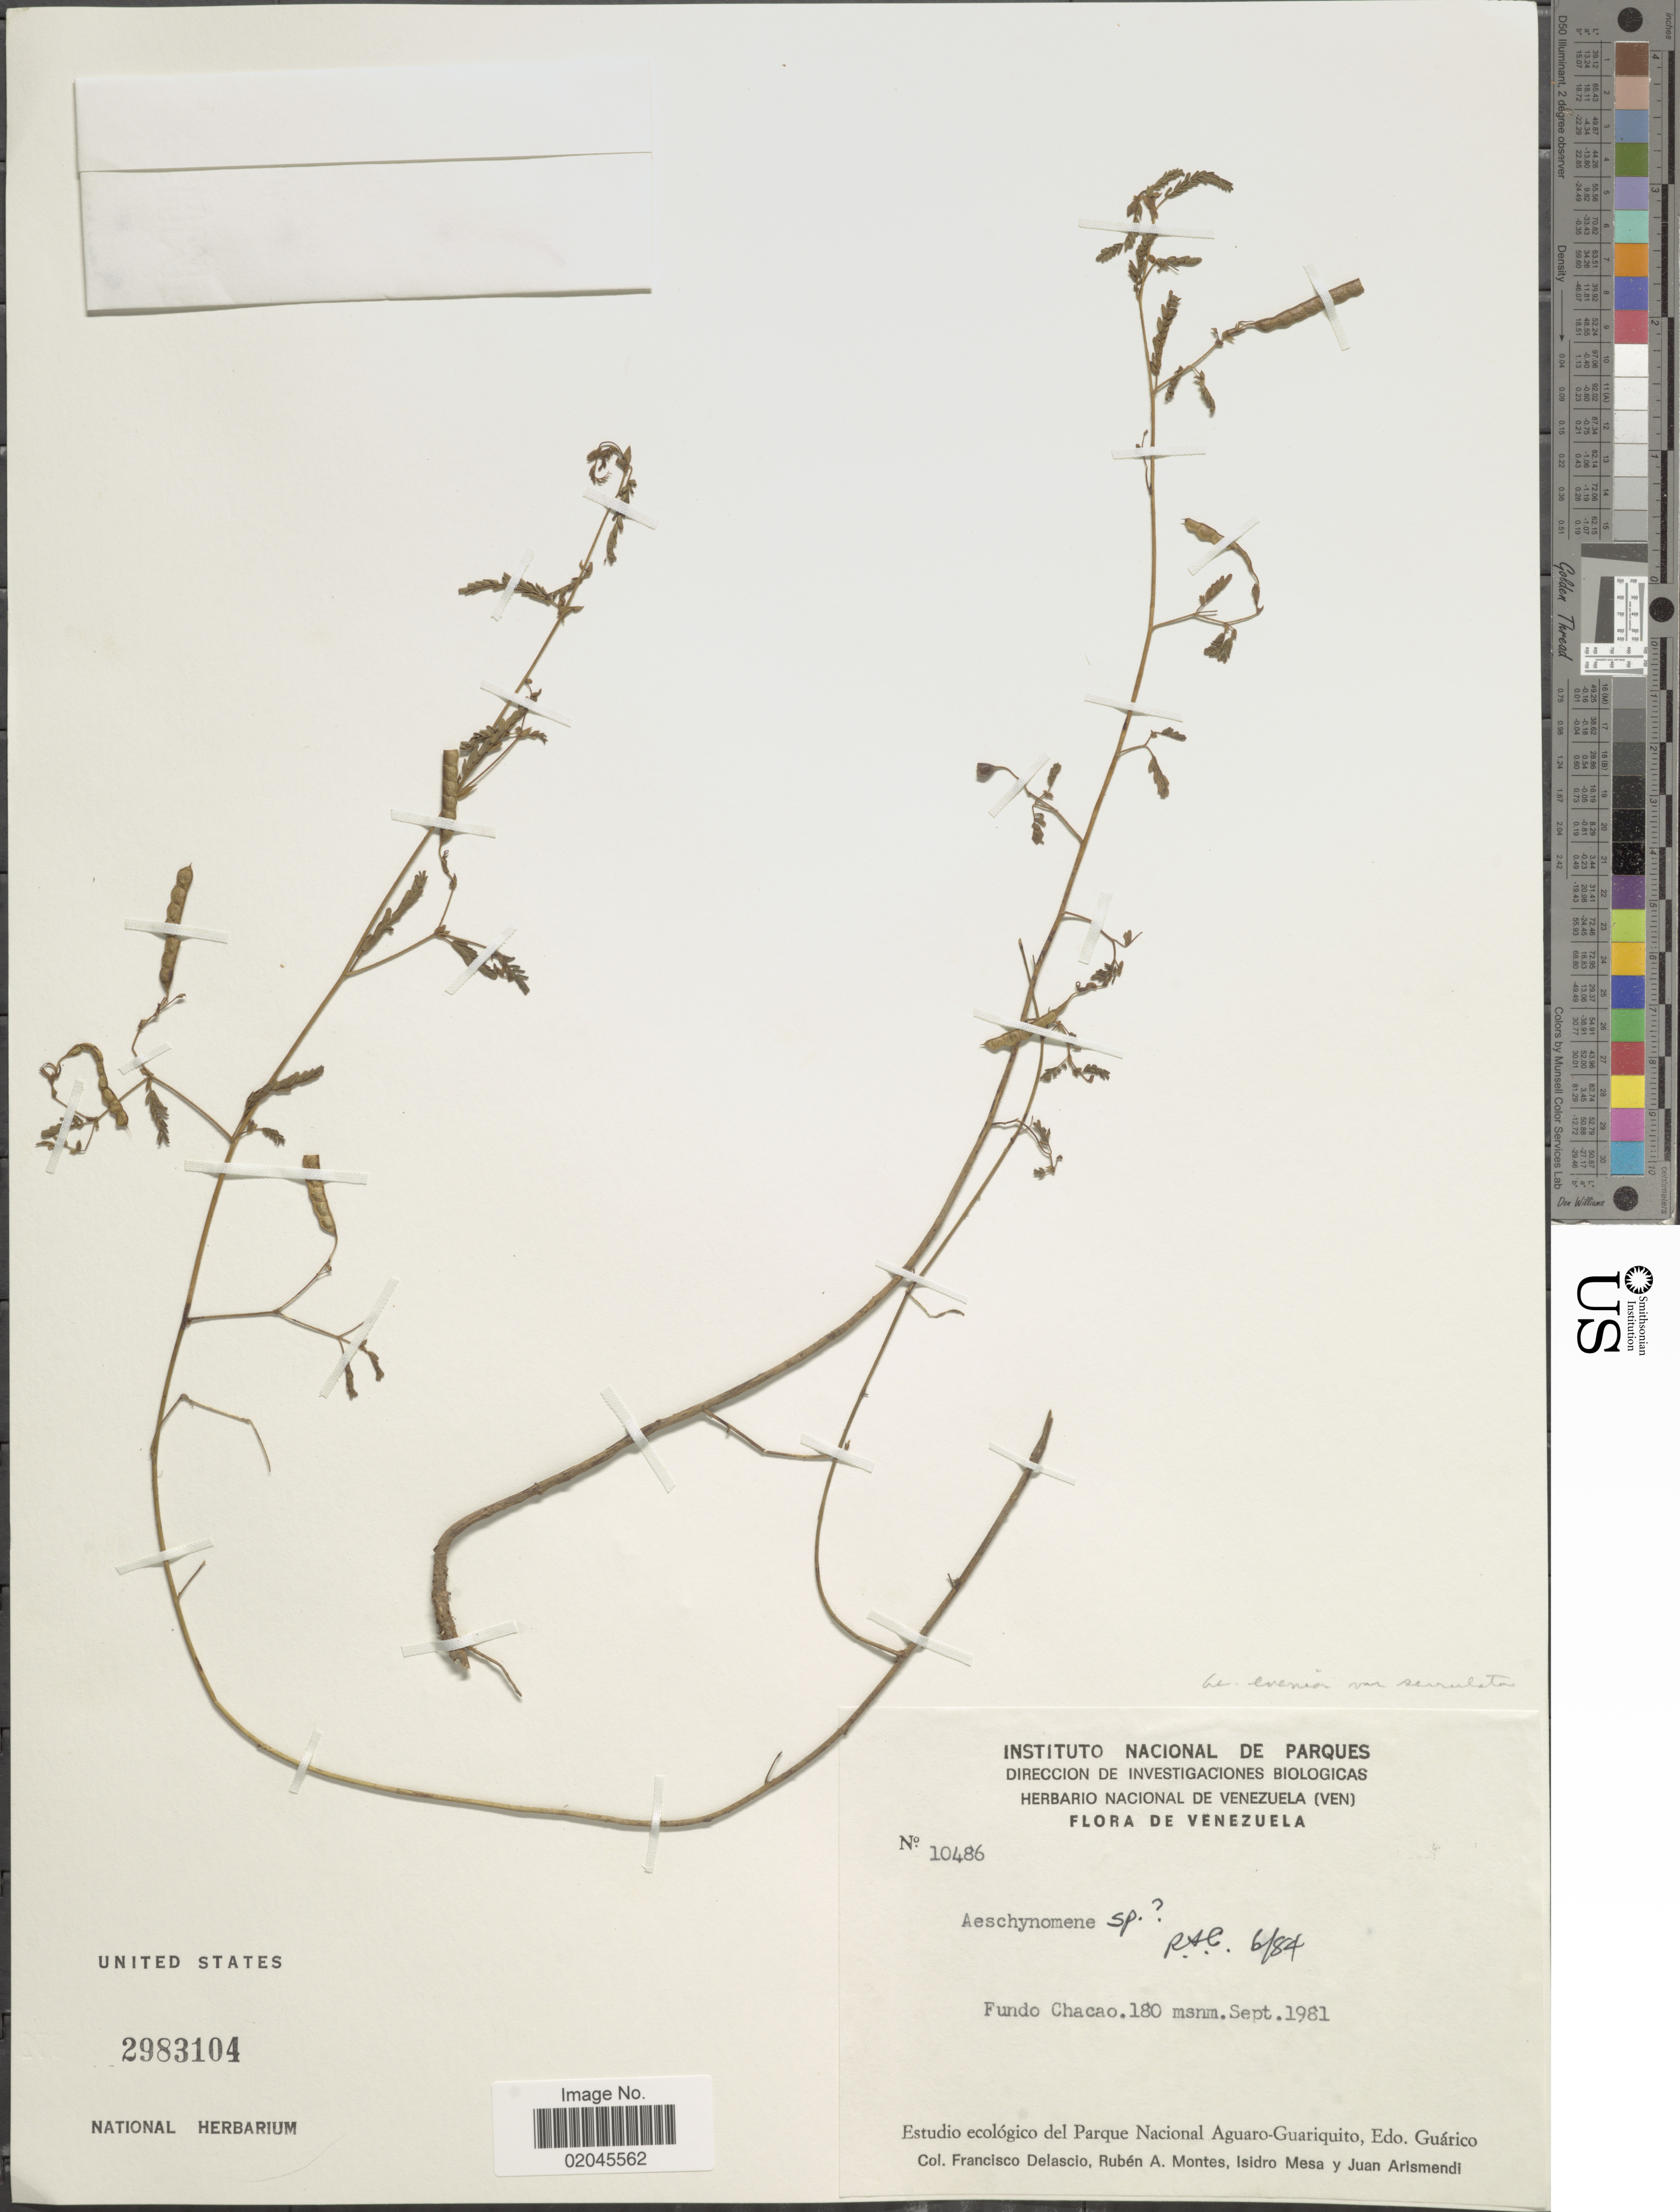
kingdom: Plantae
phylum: Tracheophyta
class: Magnoliopsida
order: Fabales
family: Fabaceae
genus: Aeschynomene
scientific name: Aeschynomene evenia var. serrulata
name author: Rudd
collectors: F. Delascio C., R. Montes, I. Mesa & J. Arismendi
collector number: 10486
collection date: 1981-09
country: Venezuela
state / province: Guárico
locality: Fundo Chacao, Estudio ecologico del Parque Aguaro-Guariquito.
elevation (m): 180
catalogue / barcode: US 2983104